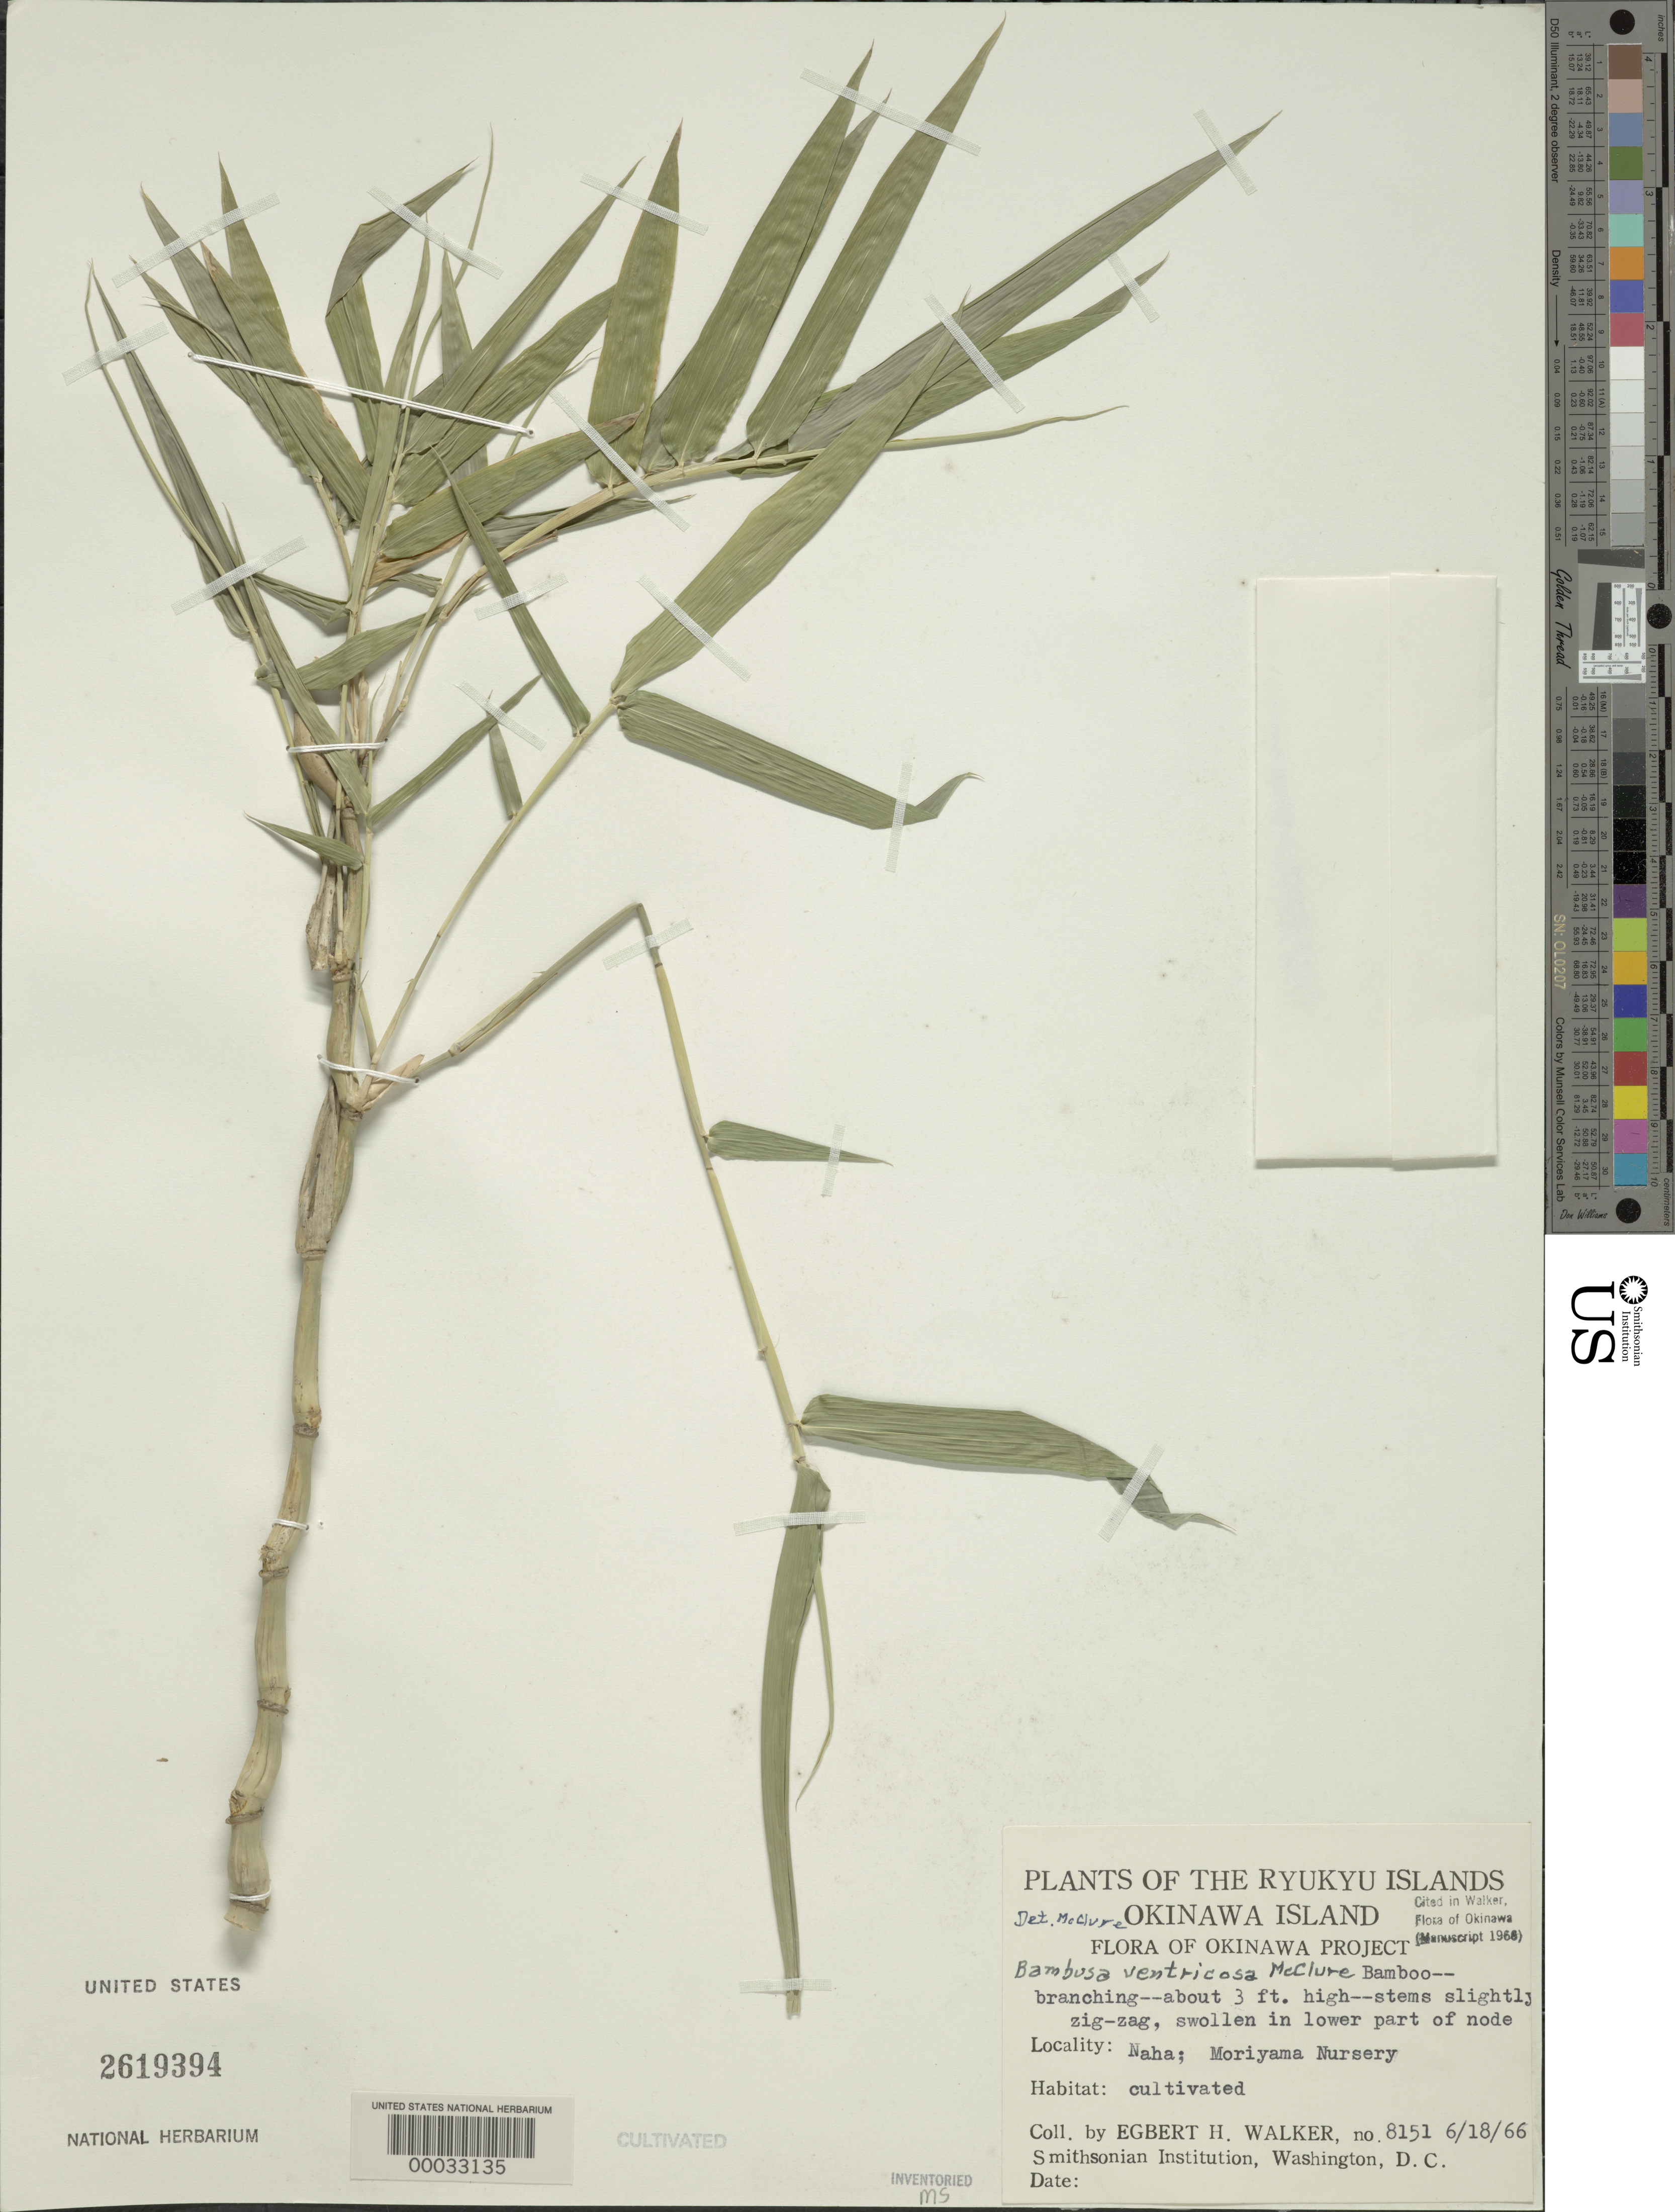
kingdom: Plantae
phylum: Tracheophyta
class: Liliopsida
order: Poales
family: Poaceae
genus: Bambusa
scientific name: Bambusa ventricosa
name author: McClure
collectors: E. H. Walker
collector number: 8151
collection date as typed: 18 Jun 1966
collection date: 1966-06-18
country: Japan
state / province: Okinawa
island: Ryukyu Is.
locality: Moriyama nursery-naha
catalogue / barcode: US 2619394